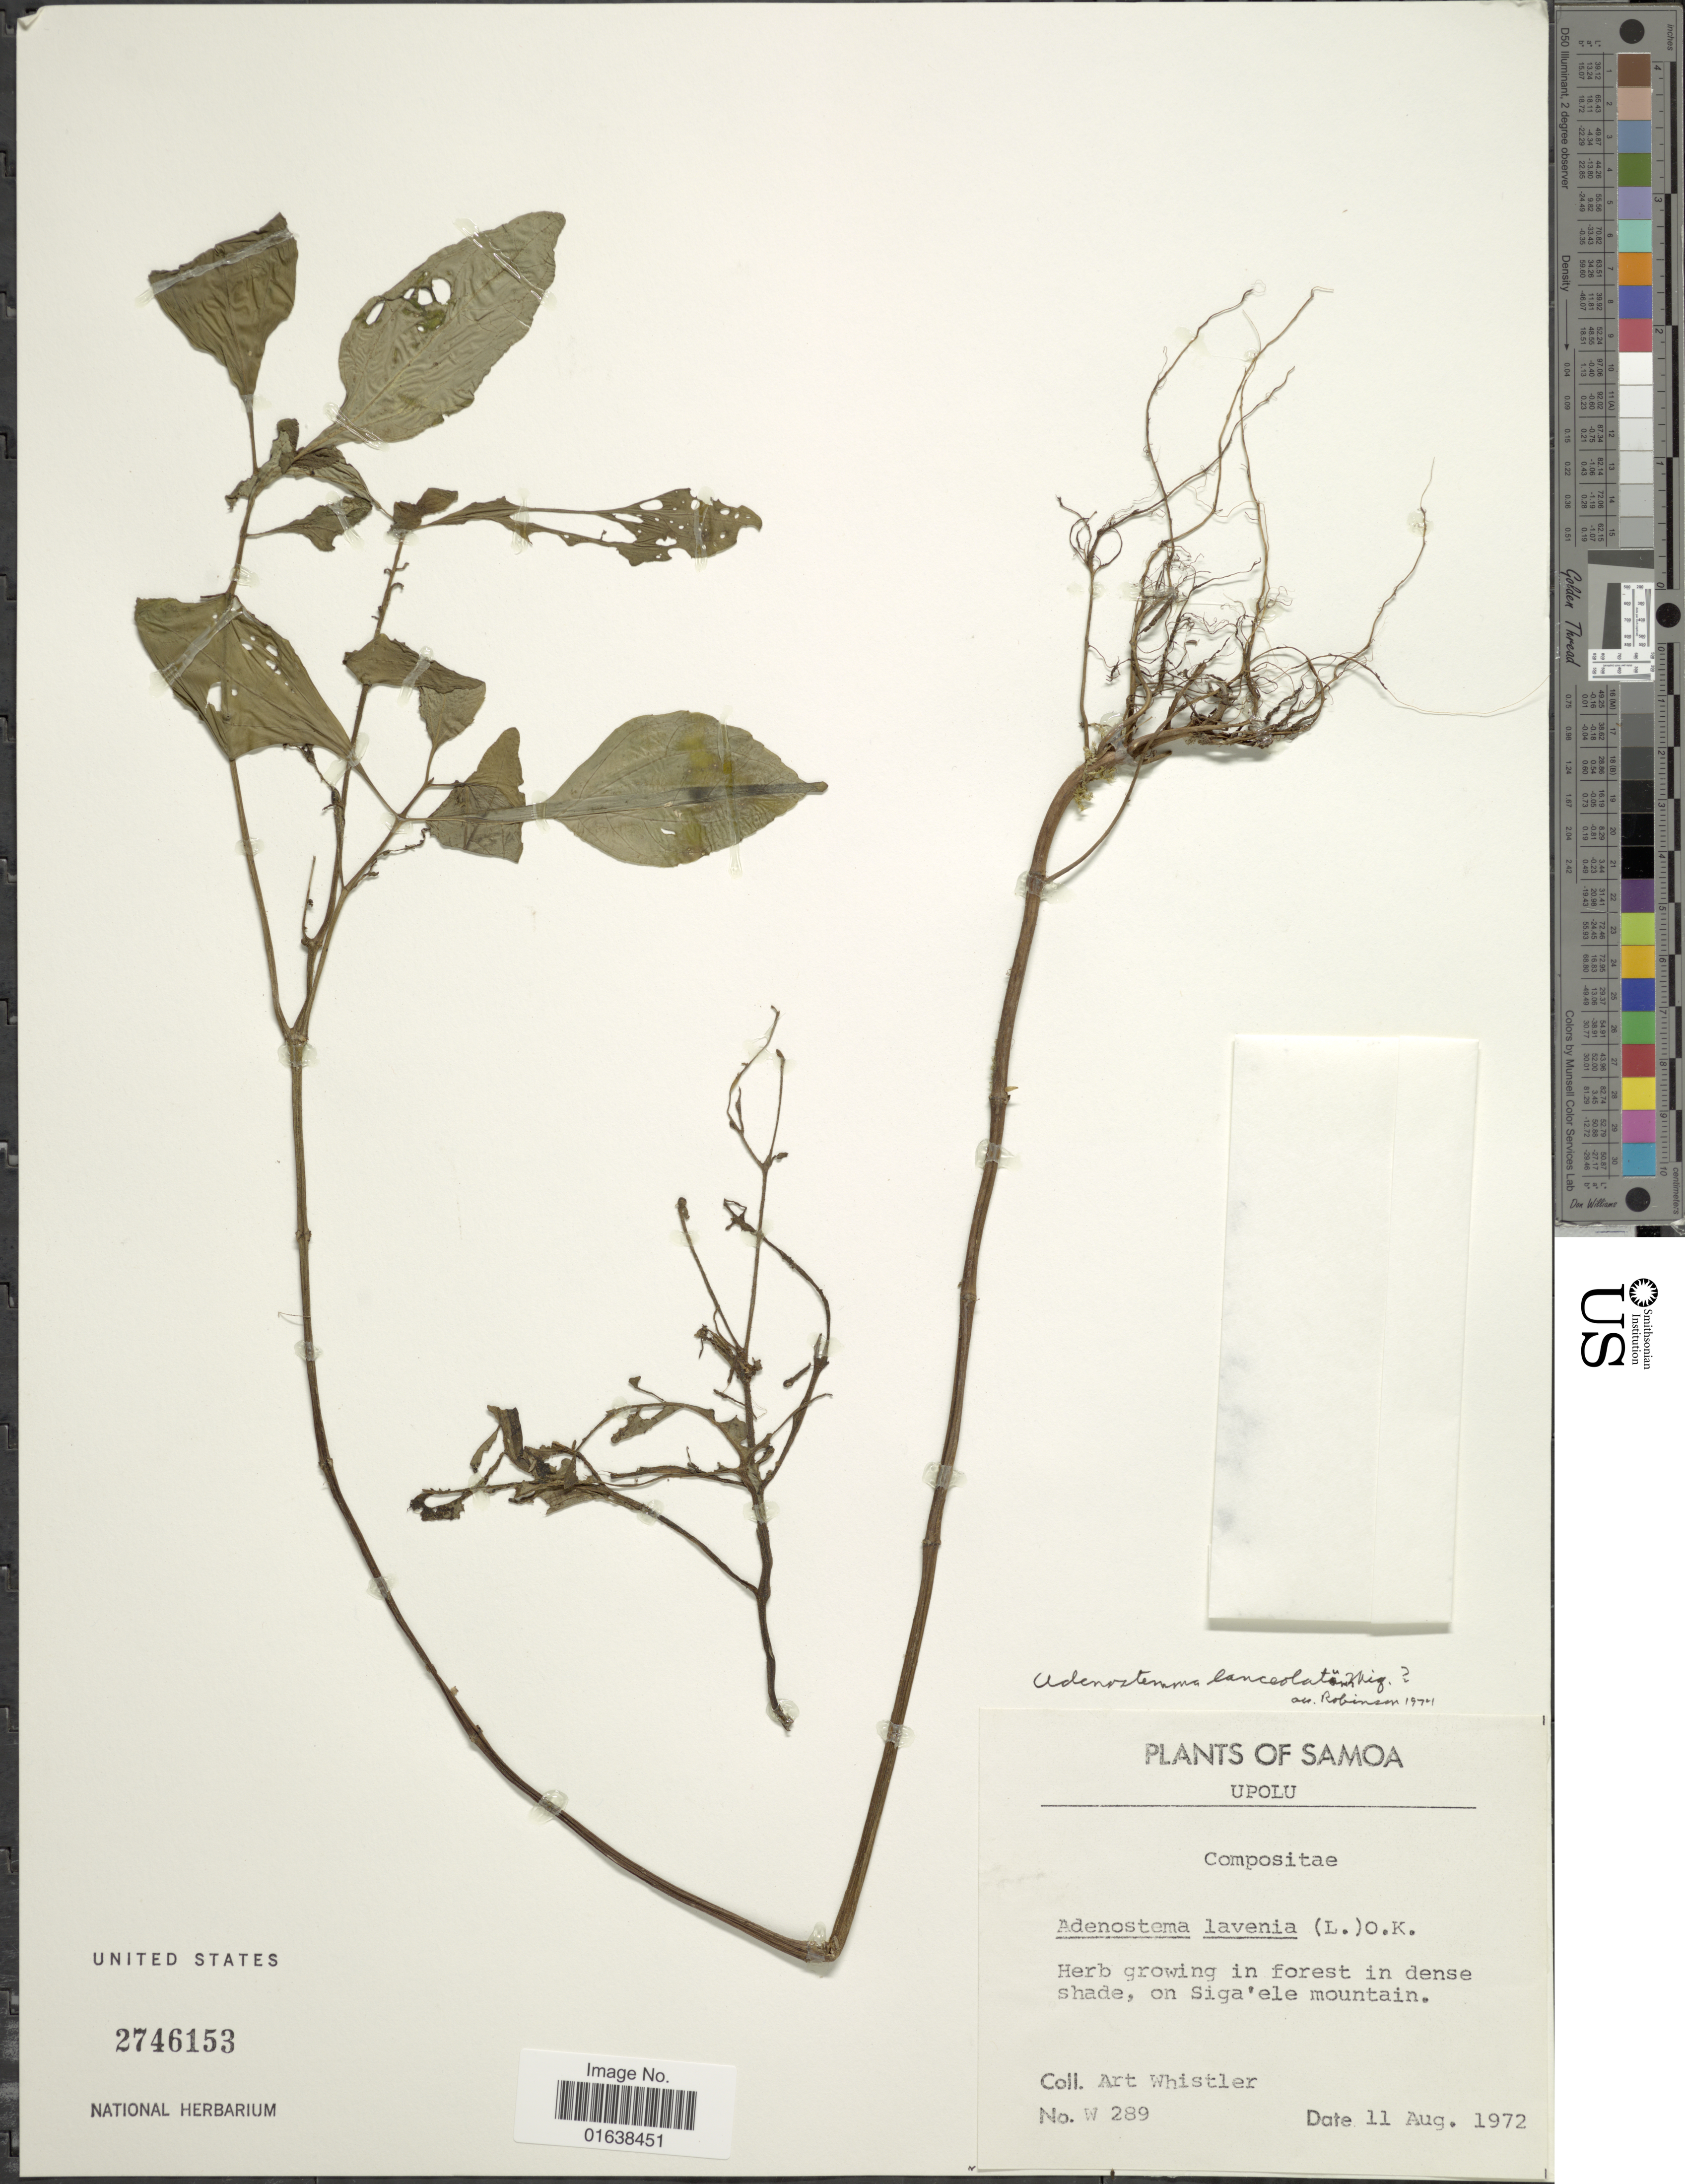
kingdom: Plantae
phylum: Tracheophyta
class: Magnoliopsida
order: Asterales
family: Asteraceae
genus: Adenostemma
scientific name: Adenostemma lanceolatum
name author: Miq.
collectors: A. Whistler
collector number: W 289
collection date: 1972-08-11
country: Samoa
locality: Samoa. Upolu. Herb growing in forest in dense shade, on Siga'ele mountain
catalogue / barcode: US 2746153